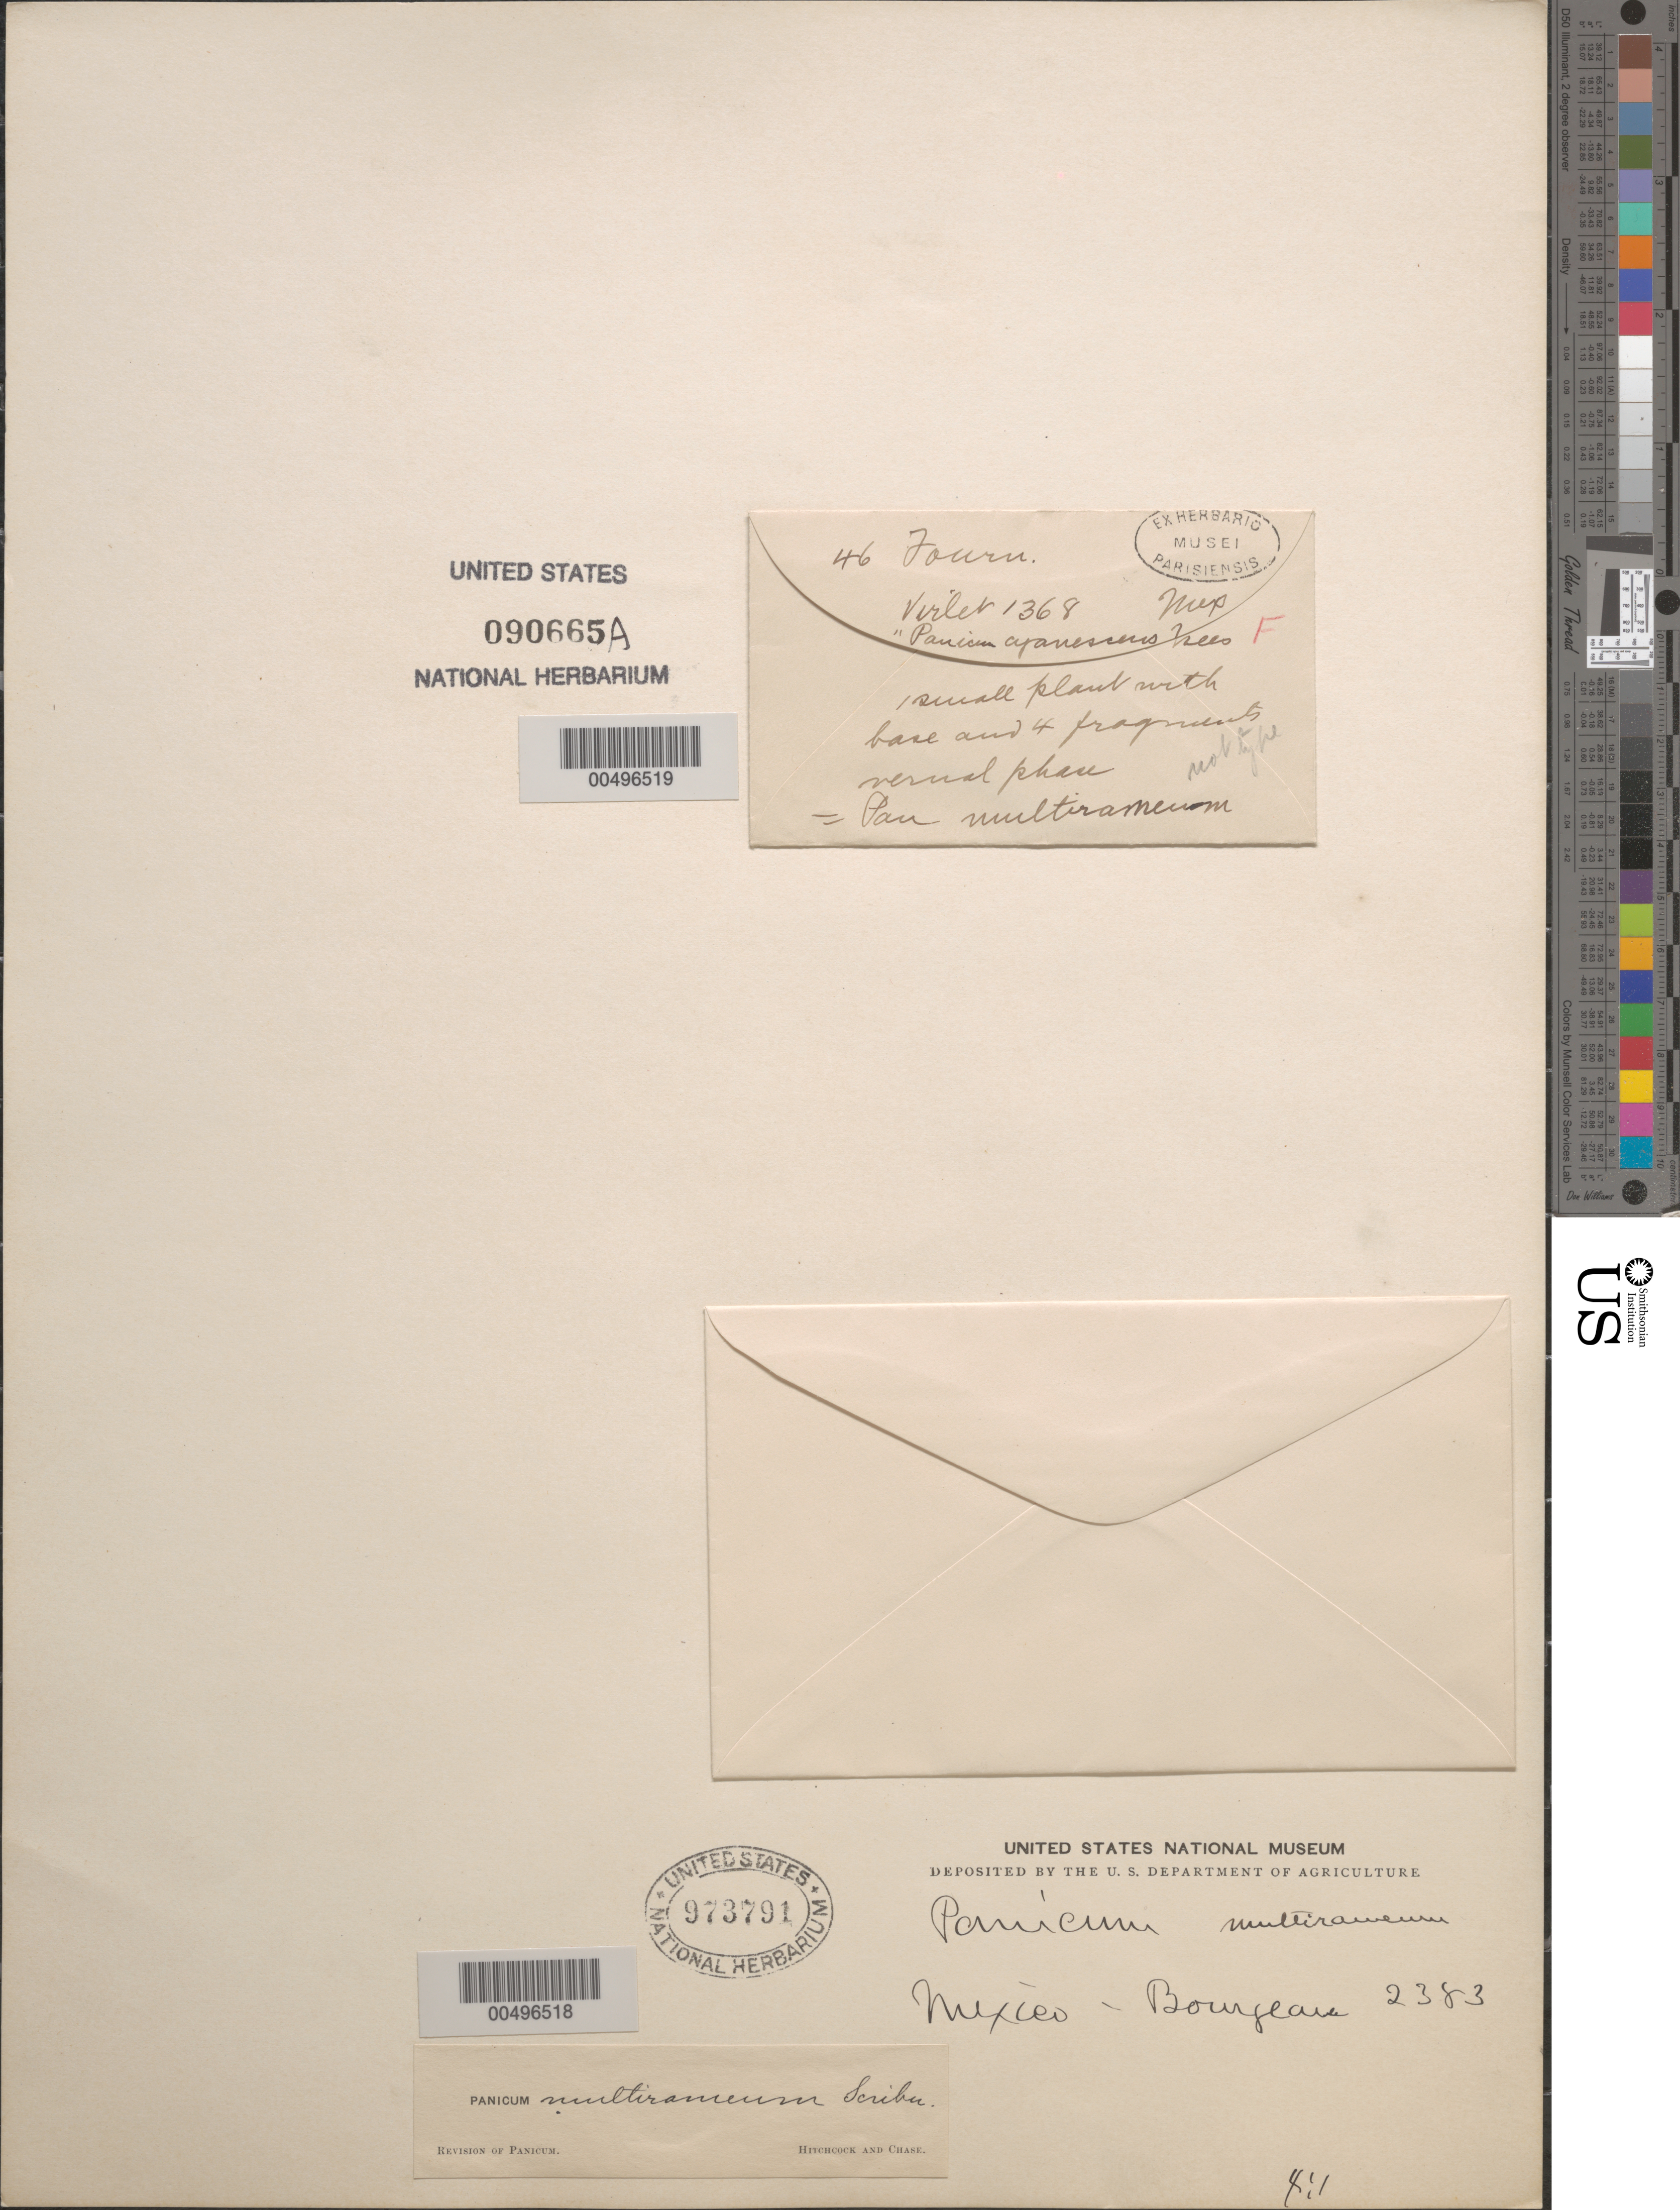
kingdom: Plantae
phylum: Tracheophyta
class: Liliopsida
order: Poales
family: Poaceae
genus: Panicum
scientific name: Panicum multirameum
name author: Scribn.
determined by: Hitchcock, A. S.; Chase, [M.] A.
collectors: M. Virlet d'Aoust & E. Fournier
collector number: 1368/46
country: Mexico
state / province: Durango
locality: San Ramon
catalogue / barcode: US 90665A